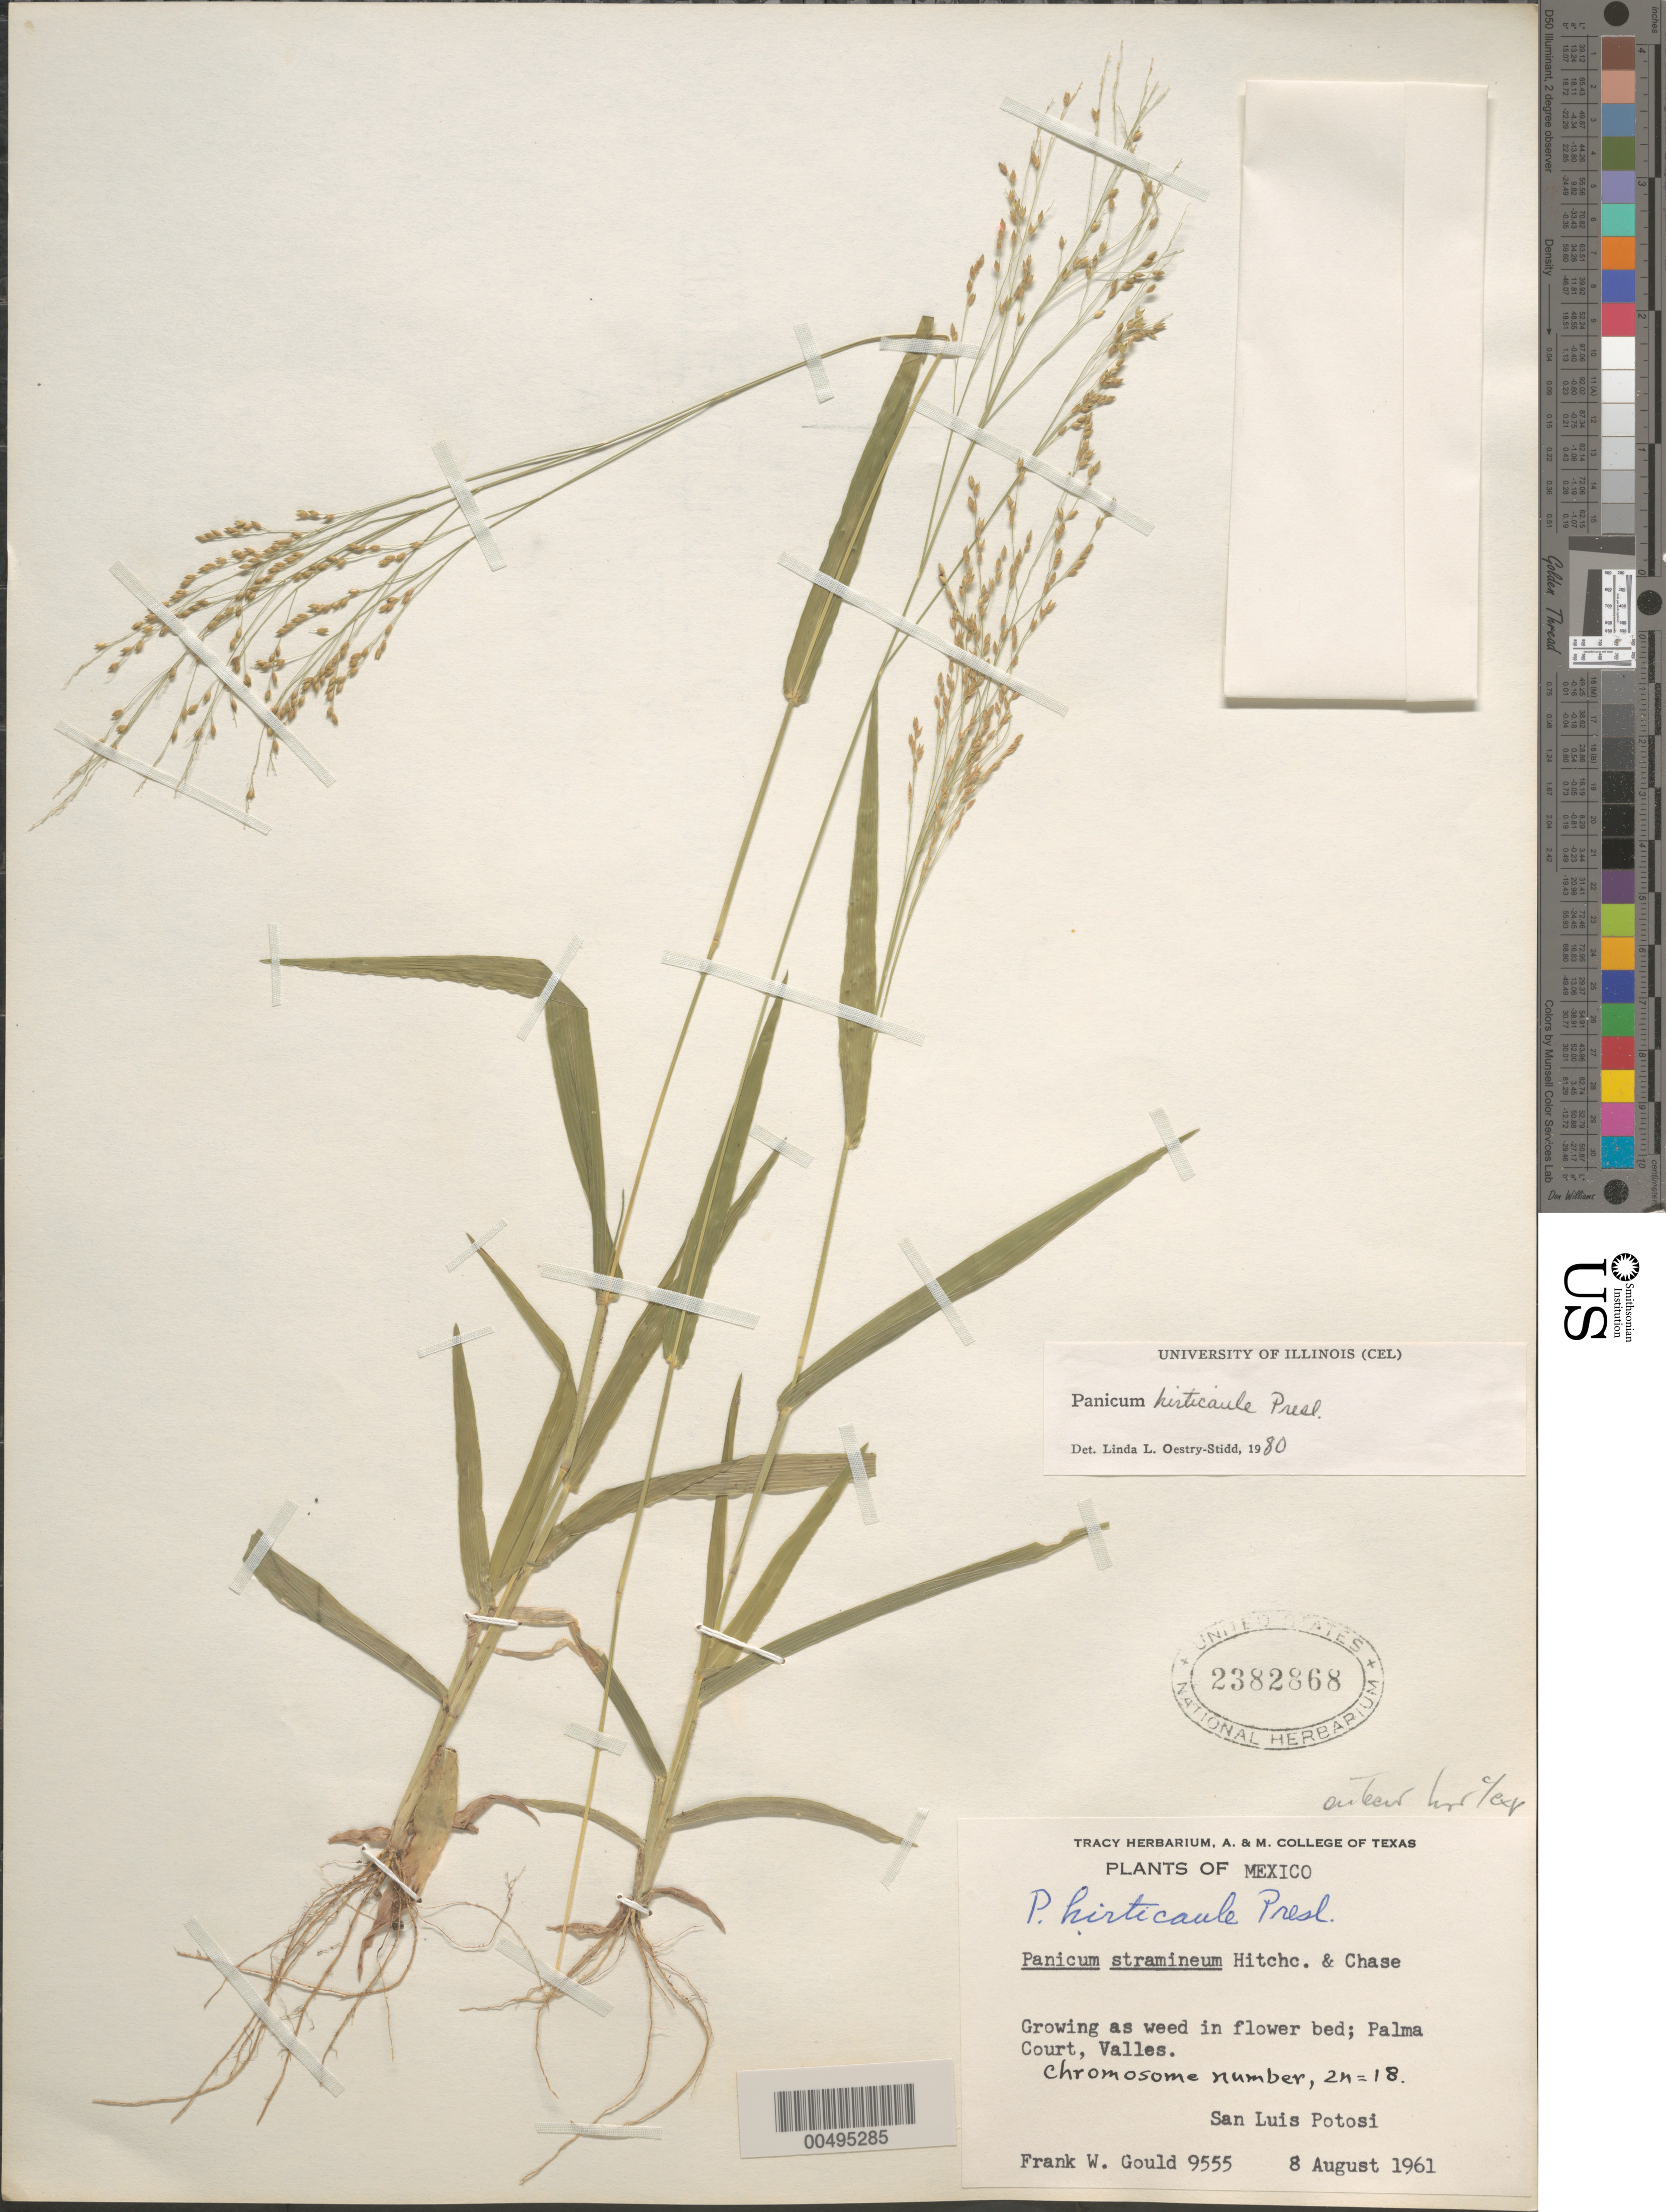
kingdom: Plantae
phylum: Tracheophyta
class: Liliopsida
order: Poales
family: Poaceae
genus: Panicum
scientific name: Panicum hirticaule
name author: J. Presl in C. Presl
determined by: Oestry-Stidd, L. L.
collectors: F. W. Gould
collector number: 9555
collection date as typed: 8 Aug 1961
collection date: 1961-08-08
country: Mexico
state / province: San Luis Potosi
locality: Palma Court, Valles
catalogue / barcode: US 2382868